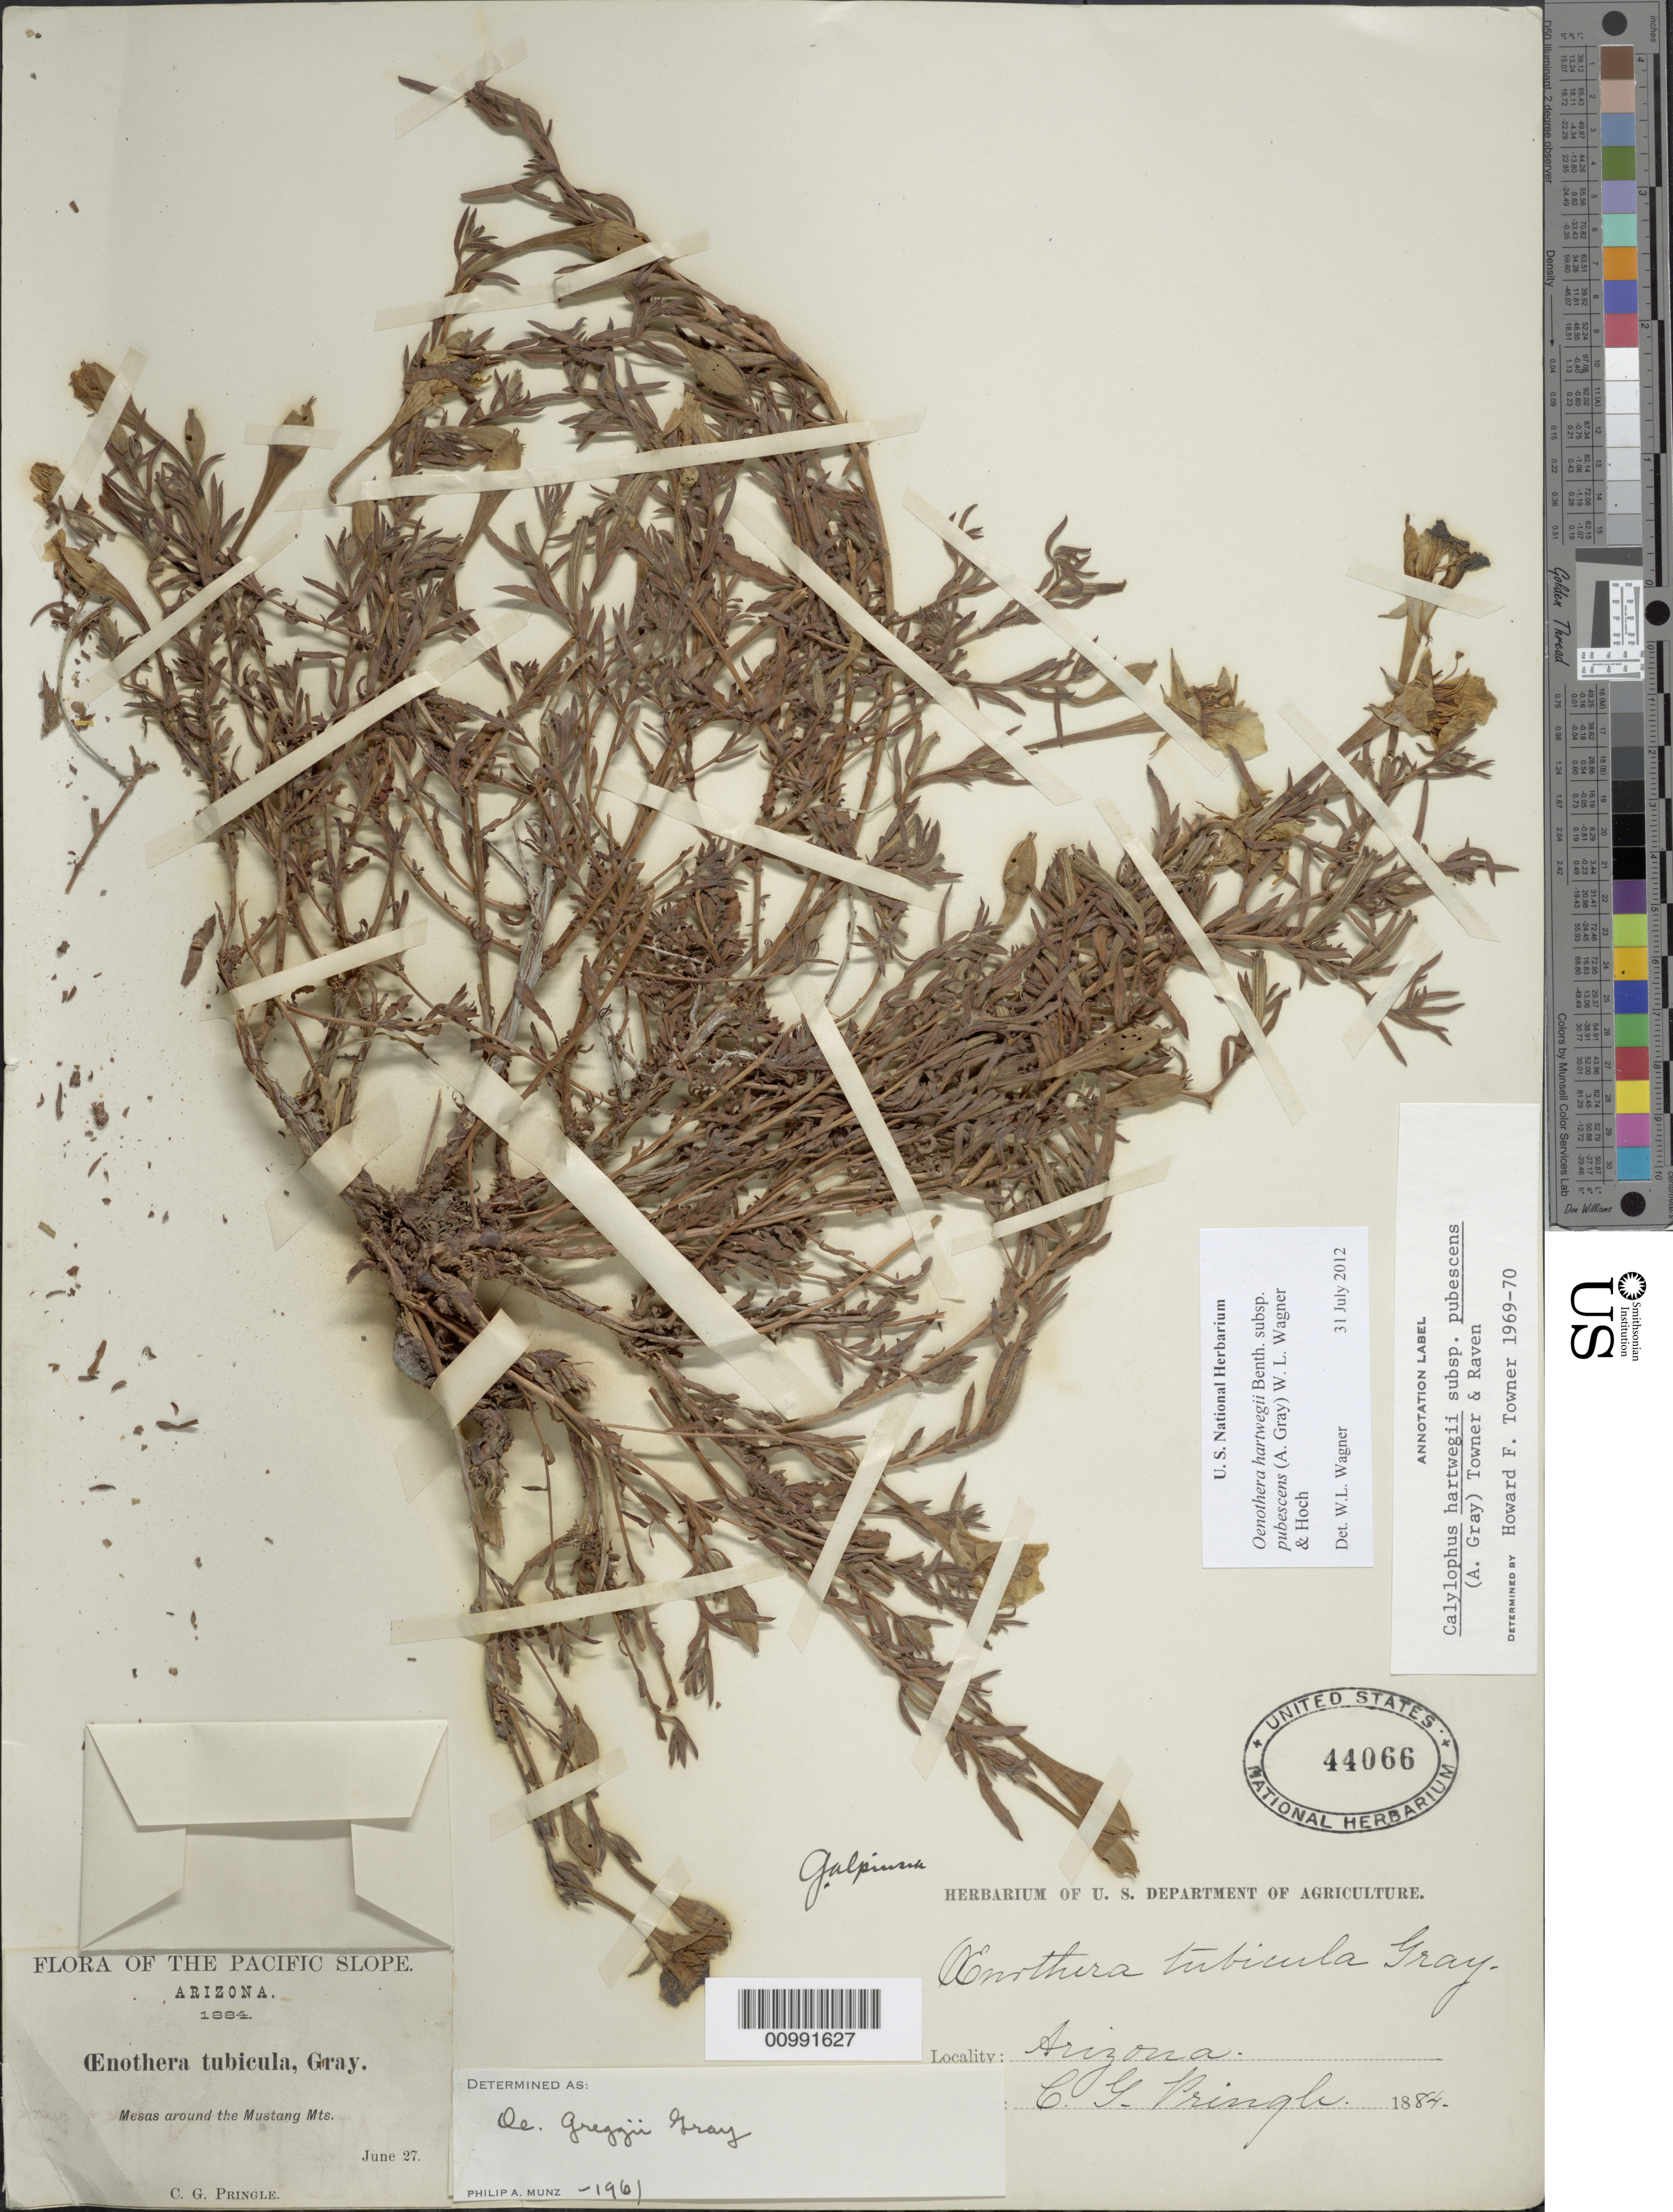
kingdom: Plantae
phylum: Tracheophyta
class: Magnoliopsida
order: Myrtales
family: Onagraceae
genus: Oenothera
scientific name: Oenothera hartwegii subsp. pubescens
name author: (A. Gray) W.L. Wagner & Hoch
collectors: C. G. Pringle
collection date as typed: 27 Jun 1884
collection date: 1884-06-27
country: United States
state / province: Arizona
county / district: Santa Cruz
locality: Mesas around the Mustang Mountains.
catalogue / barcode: US 44066